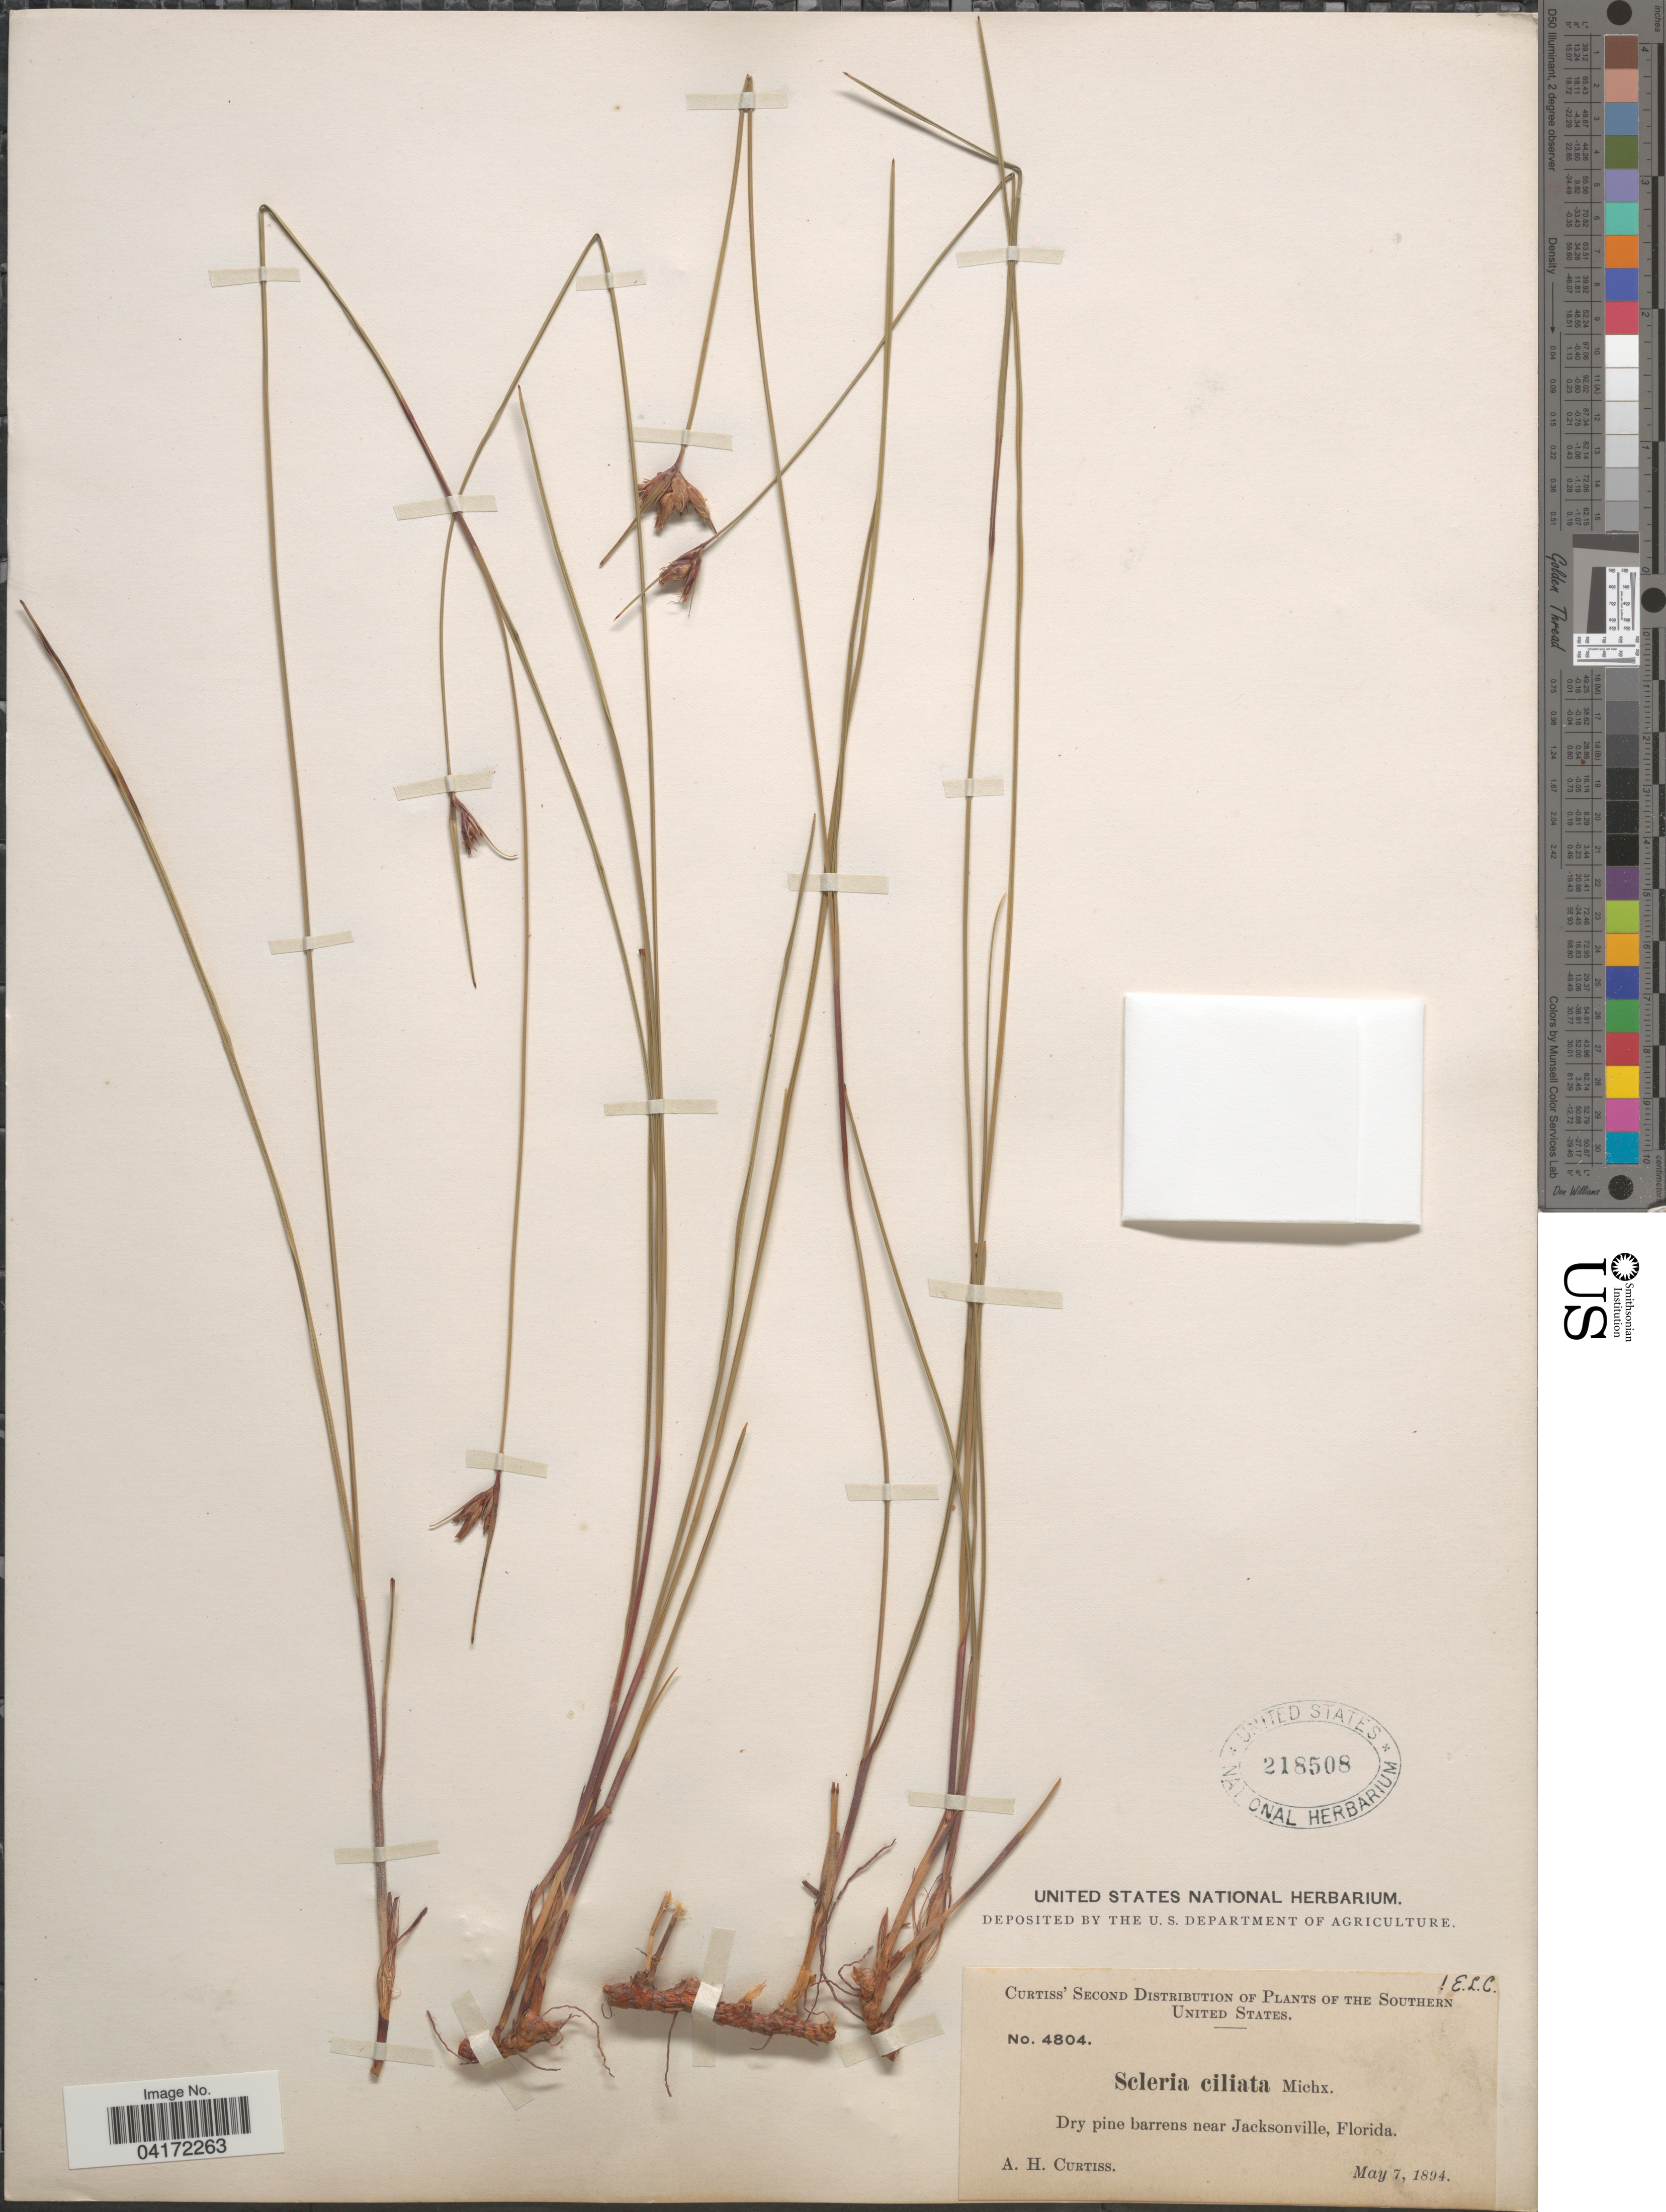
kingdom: Plantae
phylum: Tracheophyta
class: Liliopsida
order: Poales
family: Cyperaceae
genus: Scleria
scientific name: Scleria ciliata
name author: Michx.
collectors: A. H. Curtiss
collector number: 4804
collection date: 1894-05-07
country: United States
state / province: Florida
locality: The Southern United States. Near Jacksonville.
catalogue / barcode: US 218508